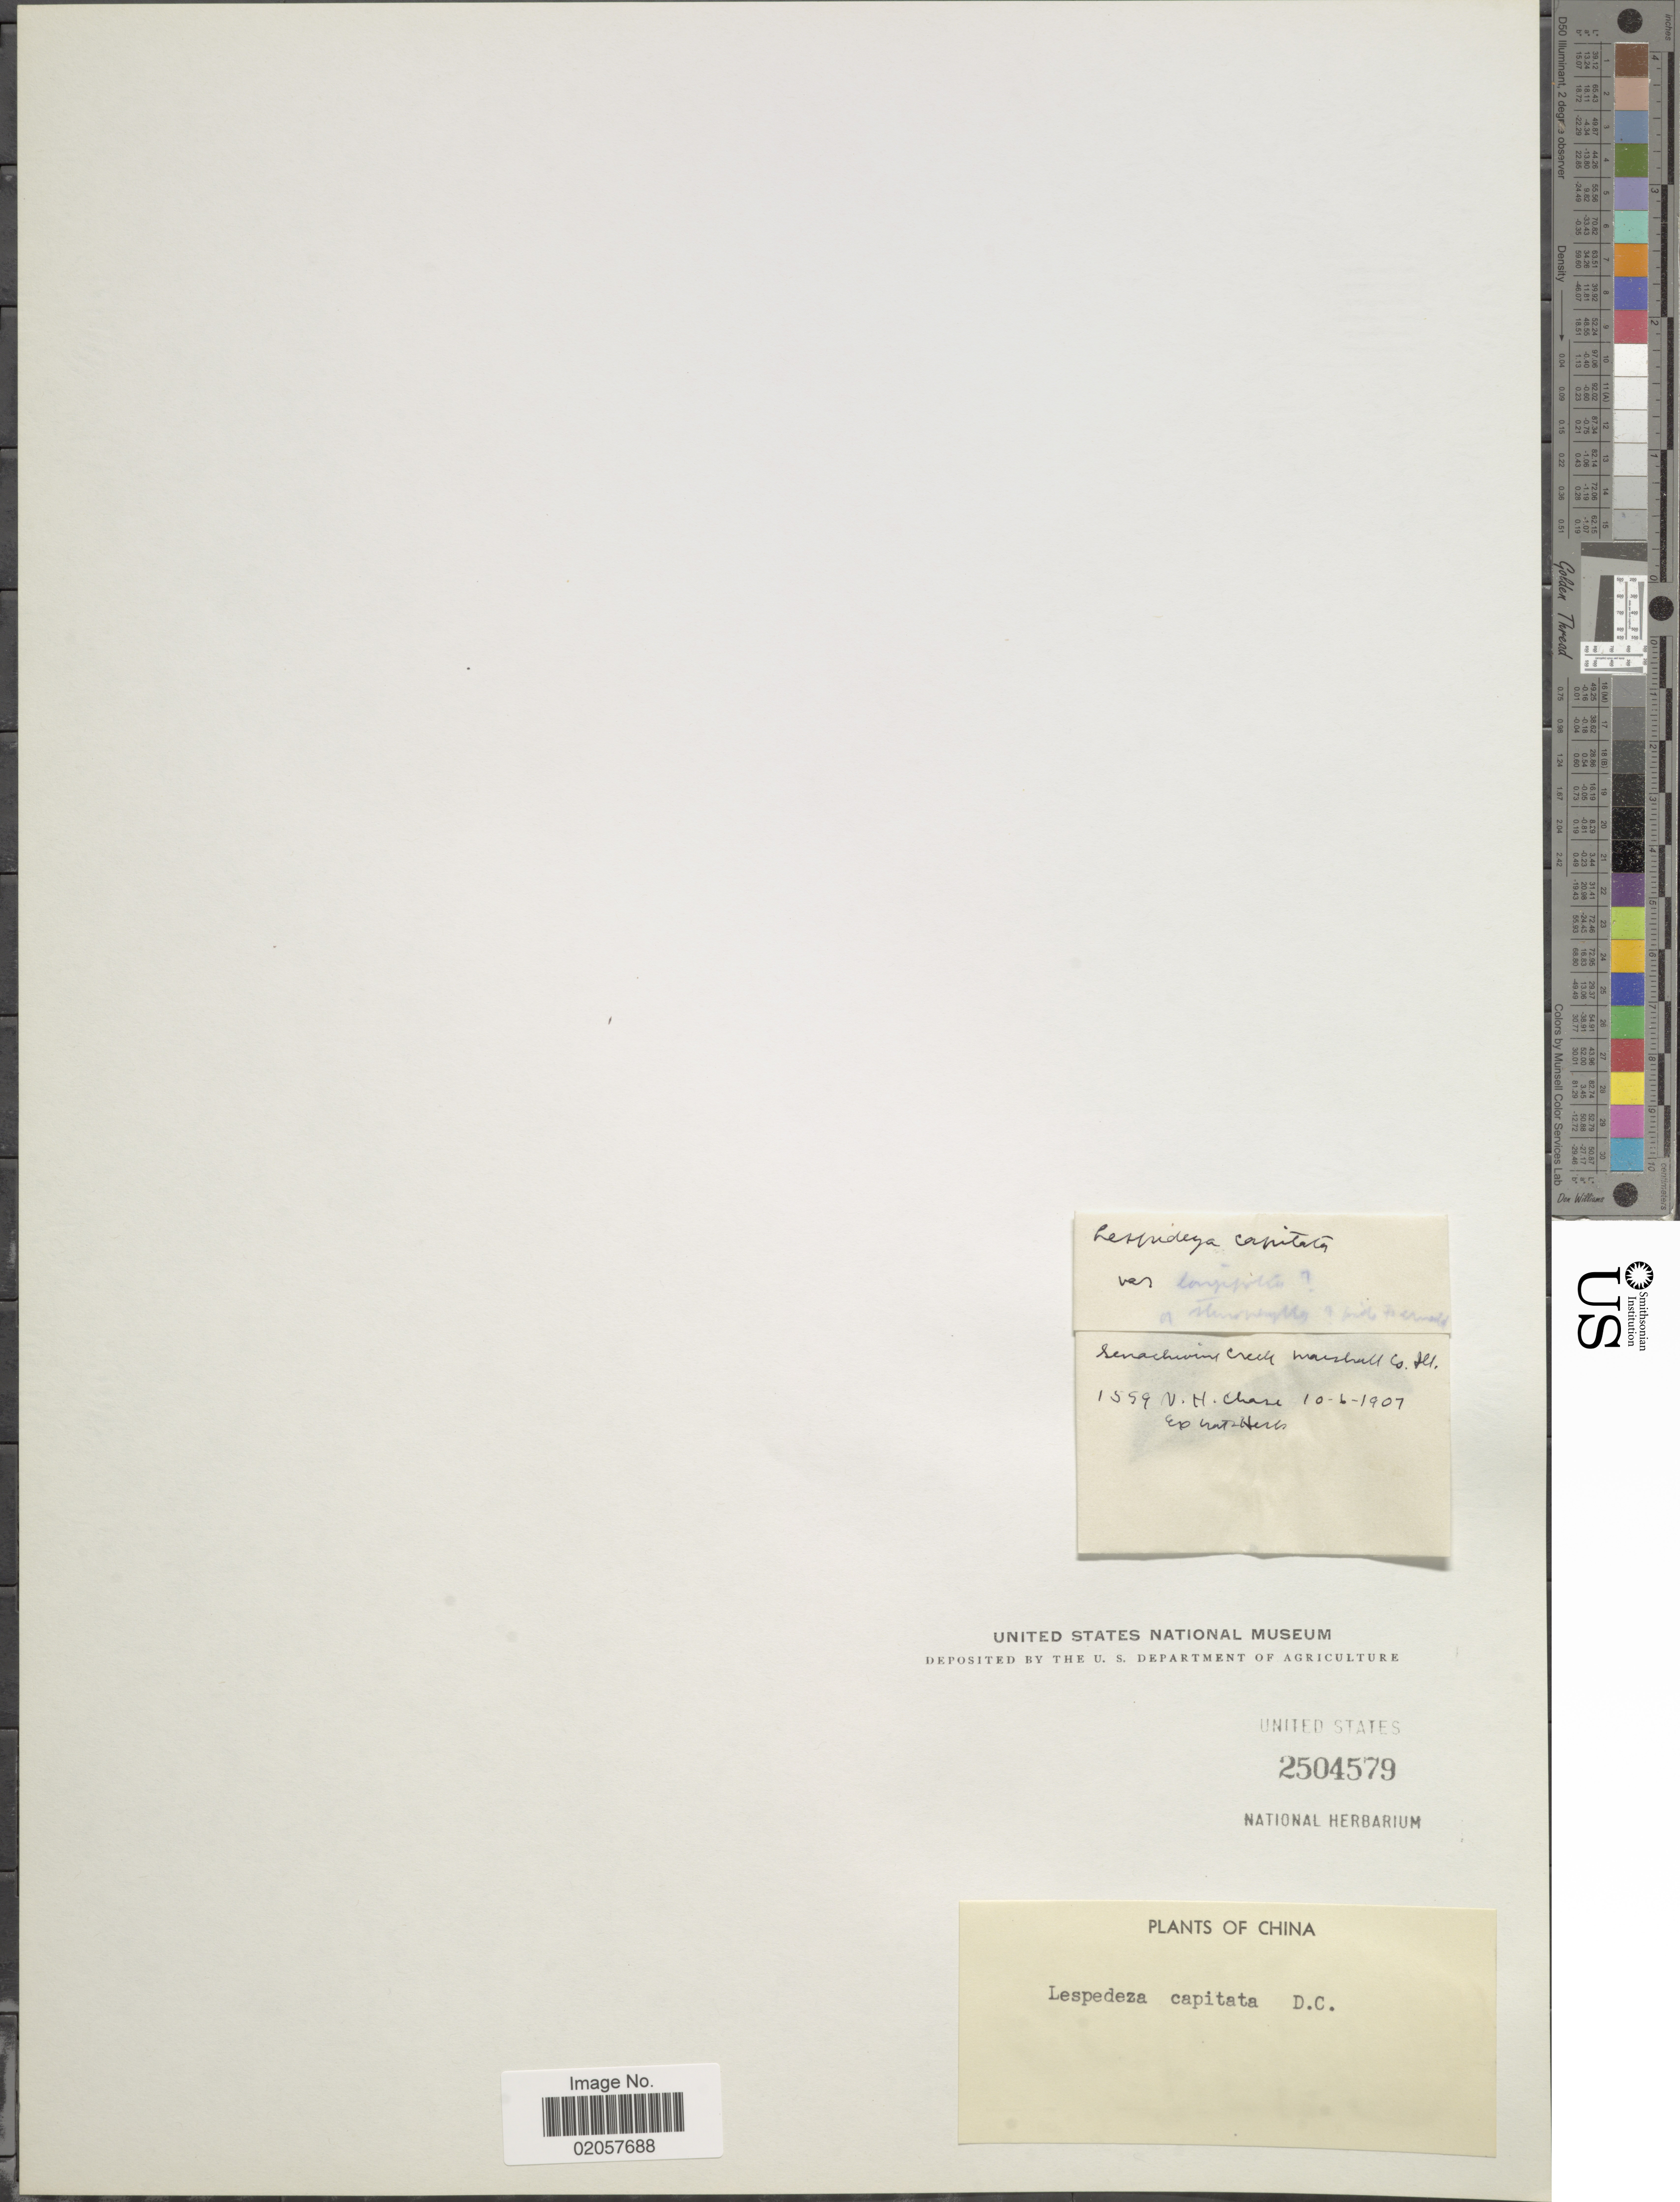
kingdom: Plantae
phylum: Tracheophyta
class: Magnoliopsida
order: Fabales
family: Fabaceae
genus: Lespedeza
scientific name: Lespedeza capitata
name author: Michx.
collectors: V. H. Chase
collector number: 1599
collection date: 1907-06-10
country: China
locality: Senachevine Creek, Marshall Co.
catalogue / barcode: US 2504579